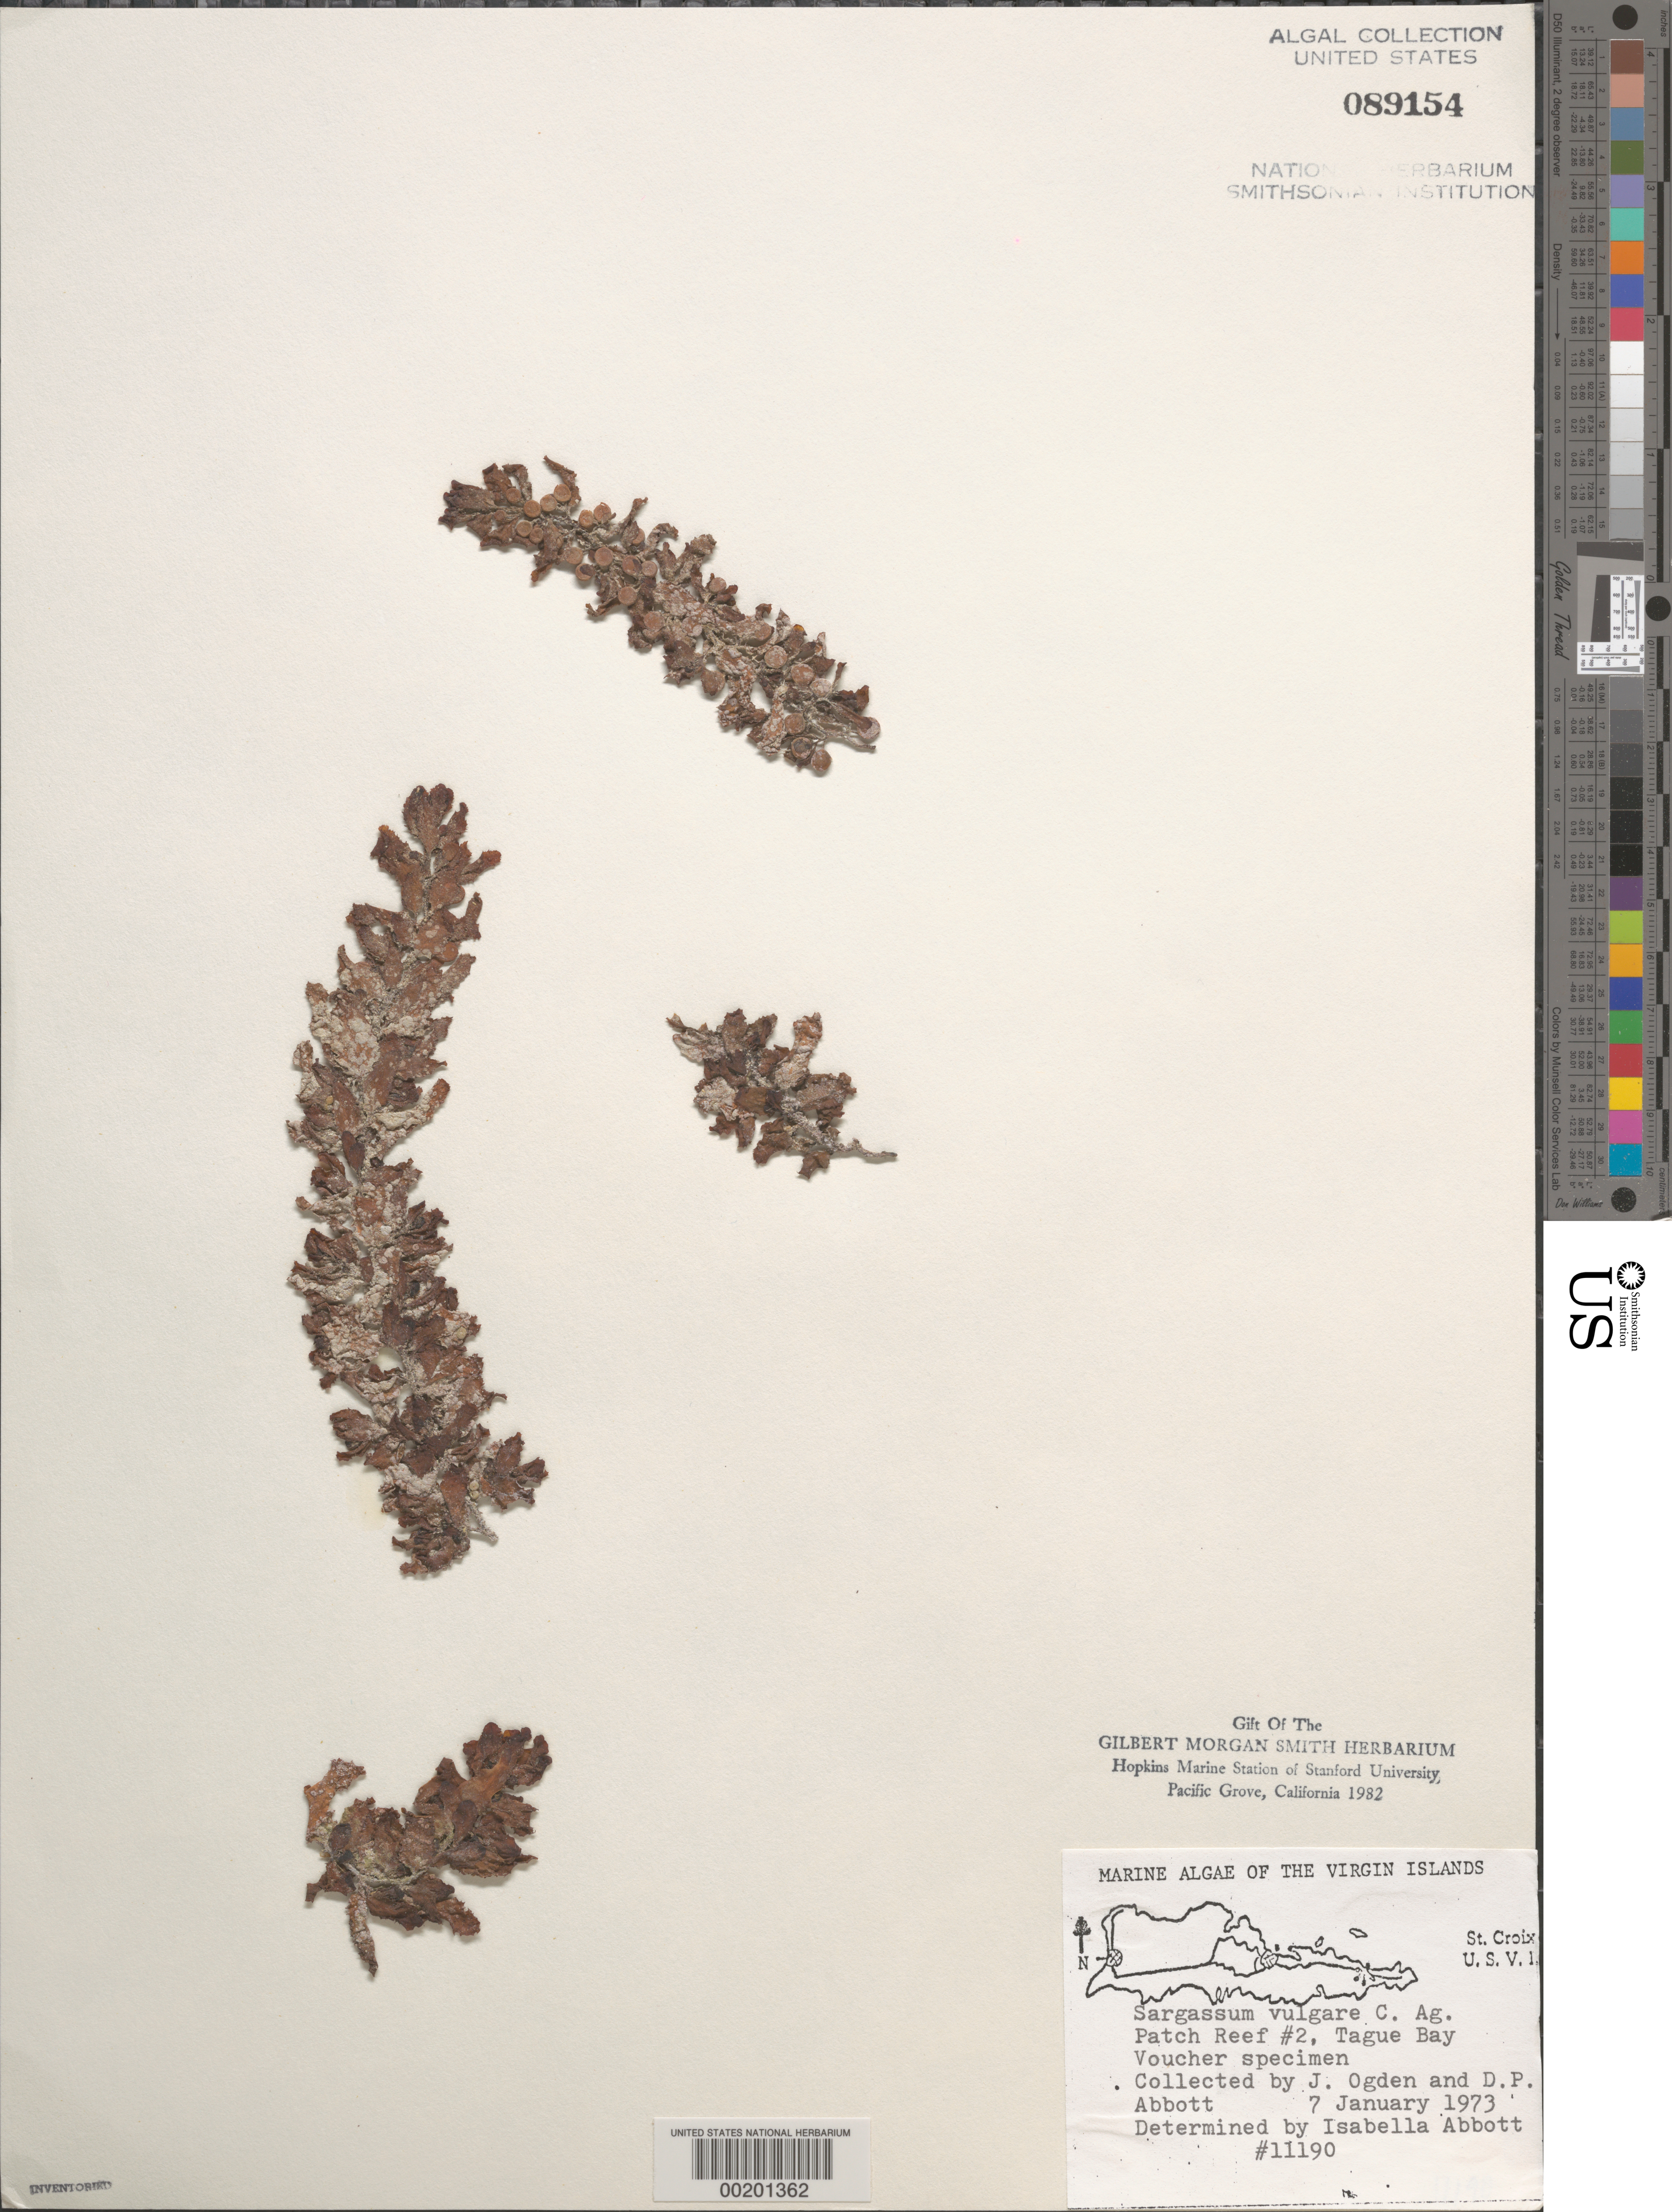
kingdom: Chromista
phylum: Ochrophyta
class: Phaeophyceae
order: Fucales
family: Sargassaceae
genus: Sargassum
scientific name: Sargassum vulgare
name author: C. Agardh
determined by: Abbott, Isabella A.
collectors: J. Ogden & D. P. Abbott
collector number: IAA 11190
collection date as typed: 07 Jan 1973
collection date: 1973-01-07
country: U.S. Virgin Islands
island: St. Croix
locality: Tague Bay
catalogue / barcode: US 89154